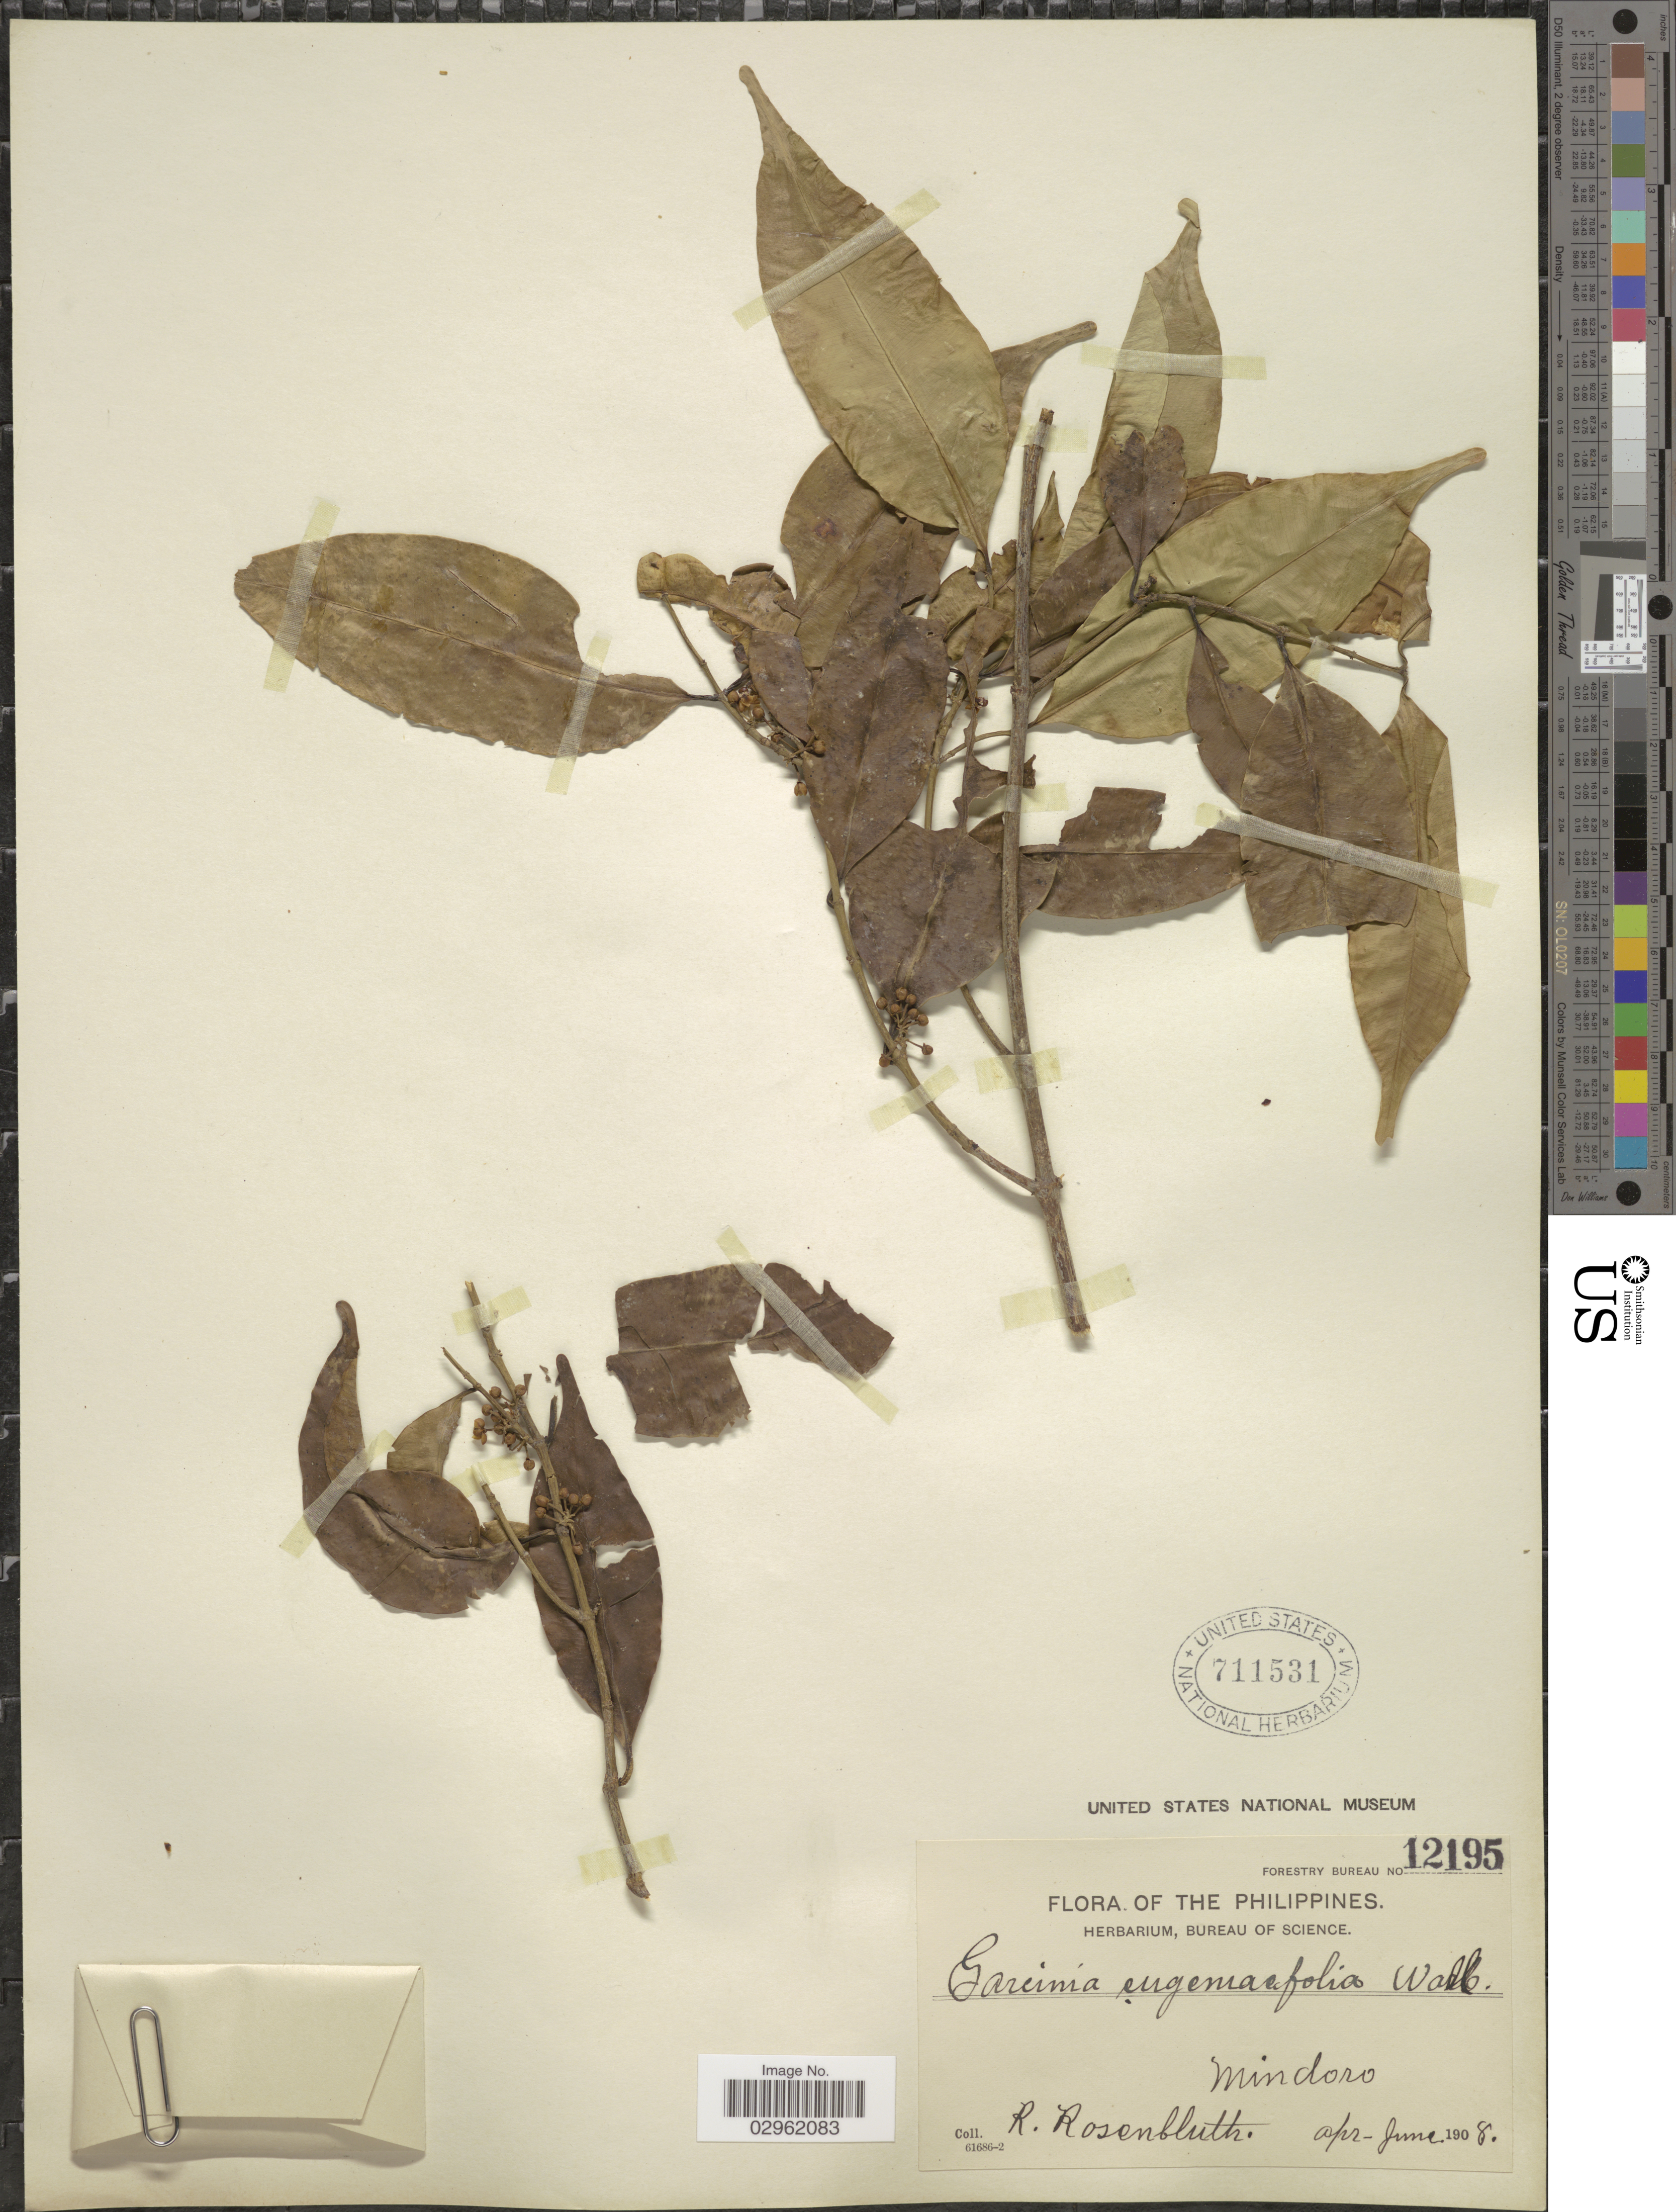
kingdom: Plantae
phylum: Tracheophyta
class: Magnoliopsida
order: Malpighiales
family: Clusiaceae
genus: Garcinia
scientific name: Garcinia brevirostris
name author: Scheff.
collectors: R. Rosenbluth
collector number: Forestry Bureau 12195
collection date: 1908-04/1908-06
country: Philippines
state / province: Mimaropa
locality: Mindoro.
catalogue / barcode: US 711531